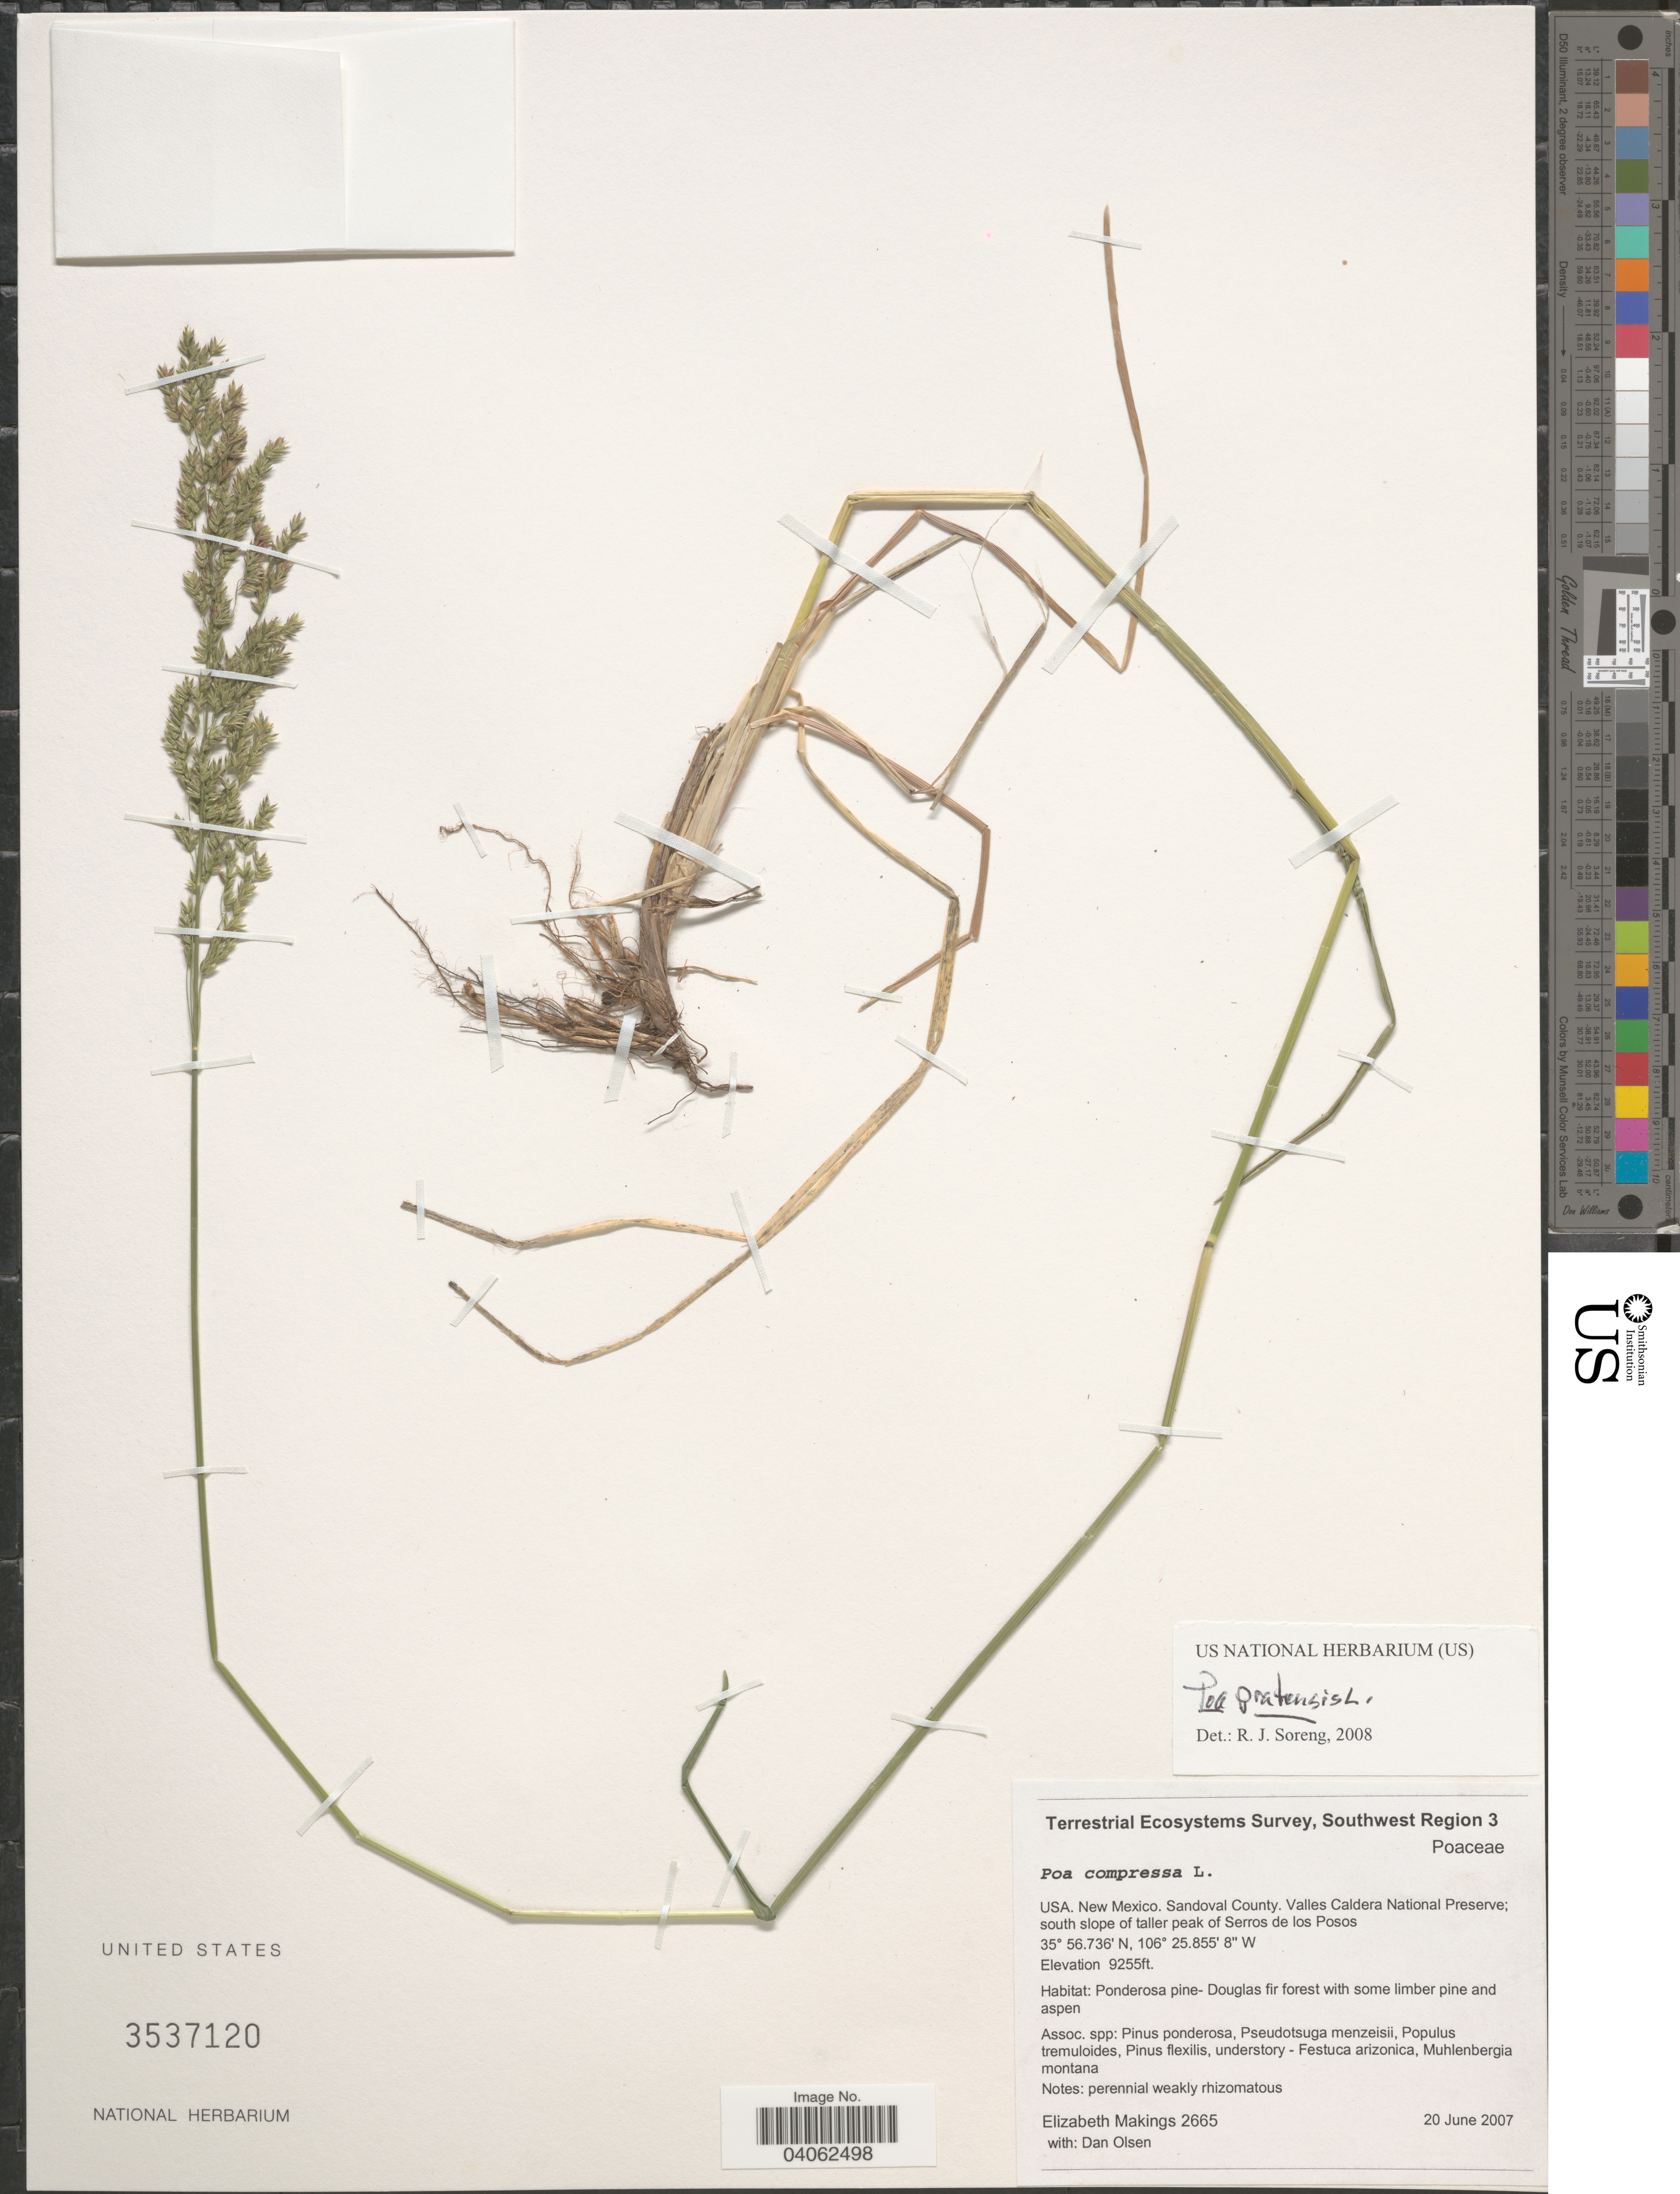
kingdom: Plantae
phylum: Tracheophyta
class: Liliopsida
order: Poales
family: Poaceae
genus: Poa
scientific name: Poa pratensis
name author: L.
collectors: E. Makings & D. Olsen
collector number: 2665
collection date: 2007-06-20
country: United States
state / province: New Mexico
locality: Sandoval County, Valles Caldera National Preserve; south slope of taller peak of Serros de los Posos.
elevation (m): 2821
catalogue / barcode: US 3537120